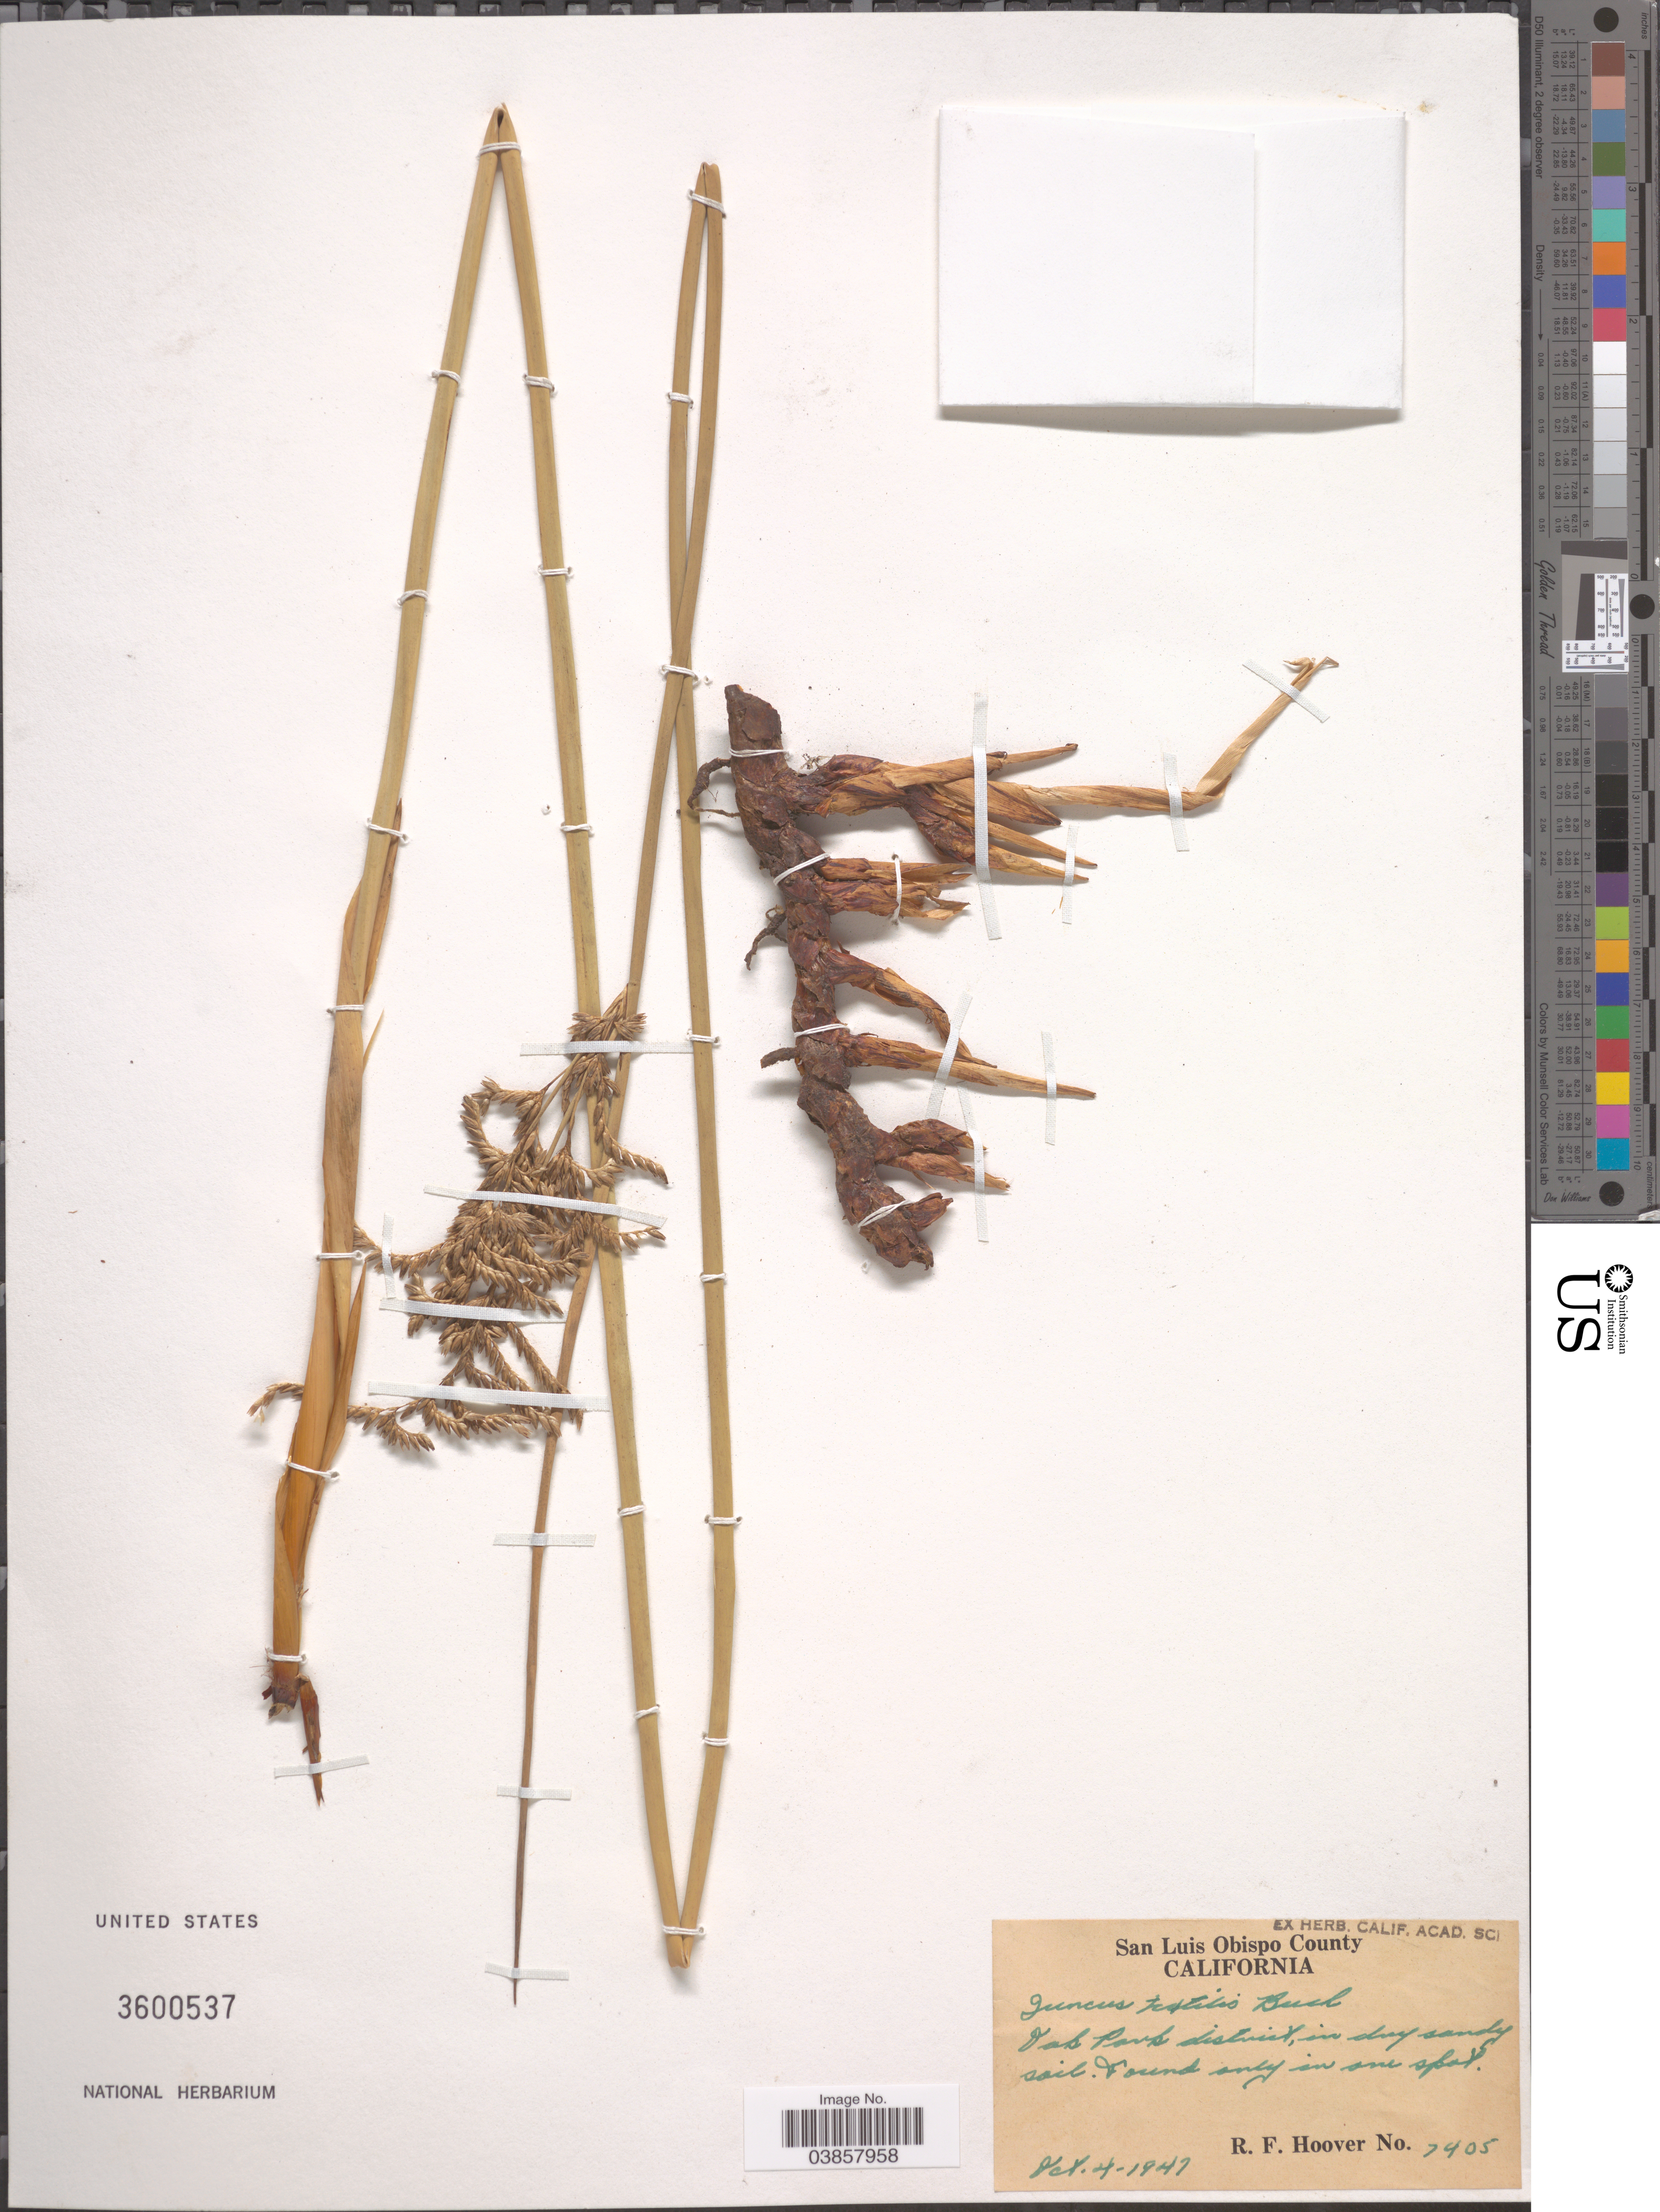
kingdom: Plantae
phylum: Tracheophyta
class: Liliopsida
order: Poales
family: Juncaceae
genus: Juncus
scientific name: Juncus textilis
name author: Buchenau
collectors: R. F. Hoover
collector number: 7405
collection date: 1947-10-04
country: United States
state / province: California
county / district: San Luis Obispo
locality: San Luis Obispo County.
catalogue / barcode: US 3600537